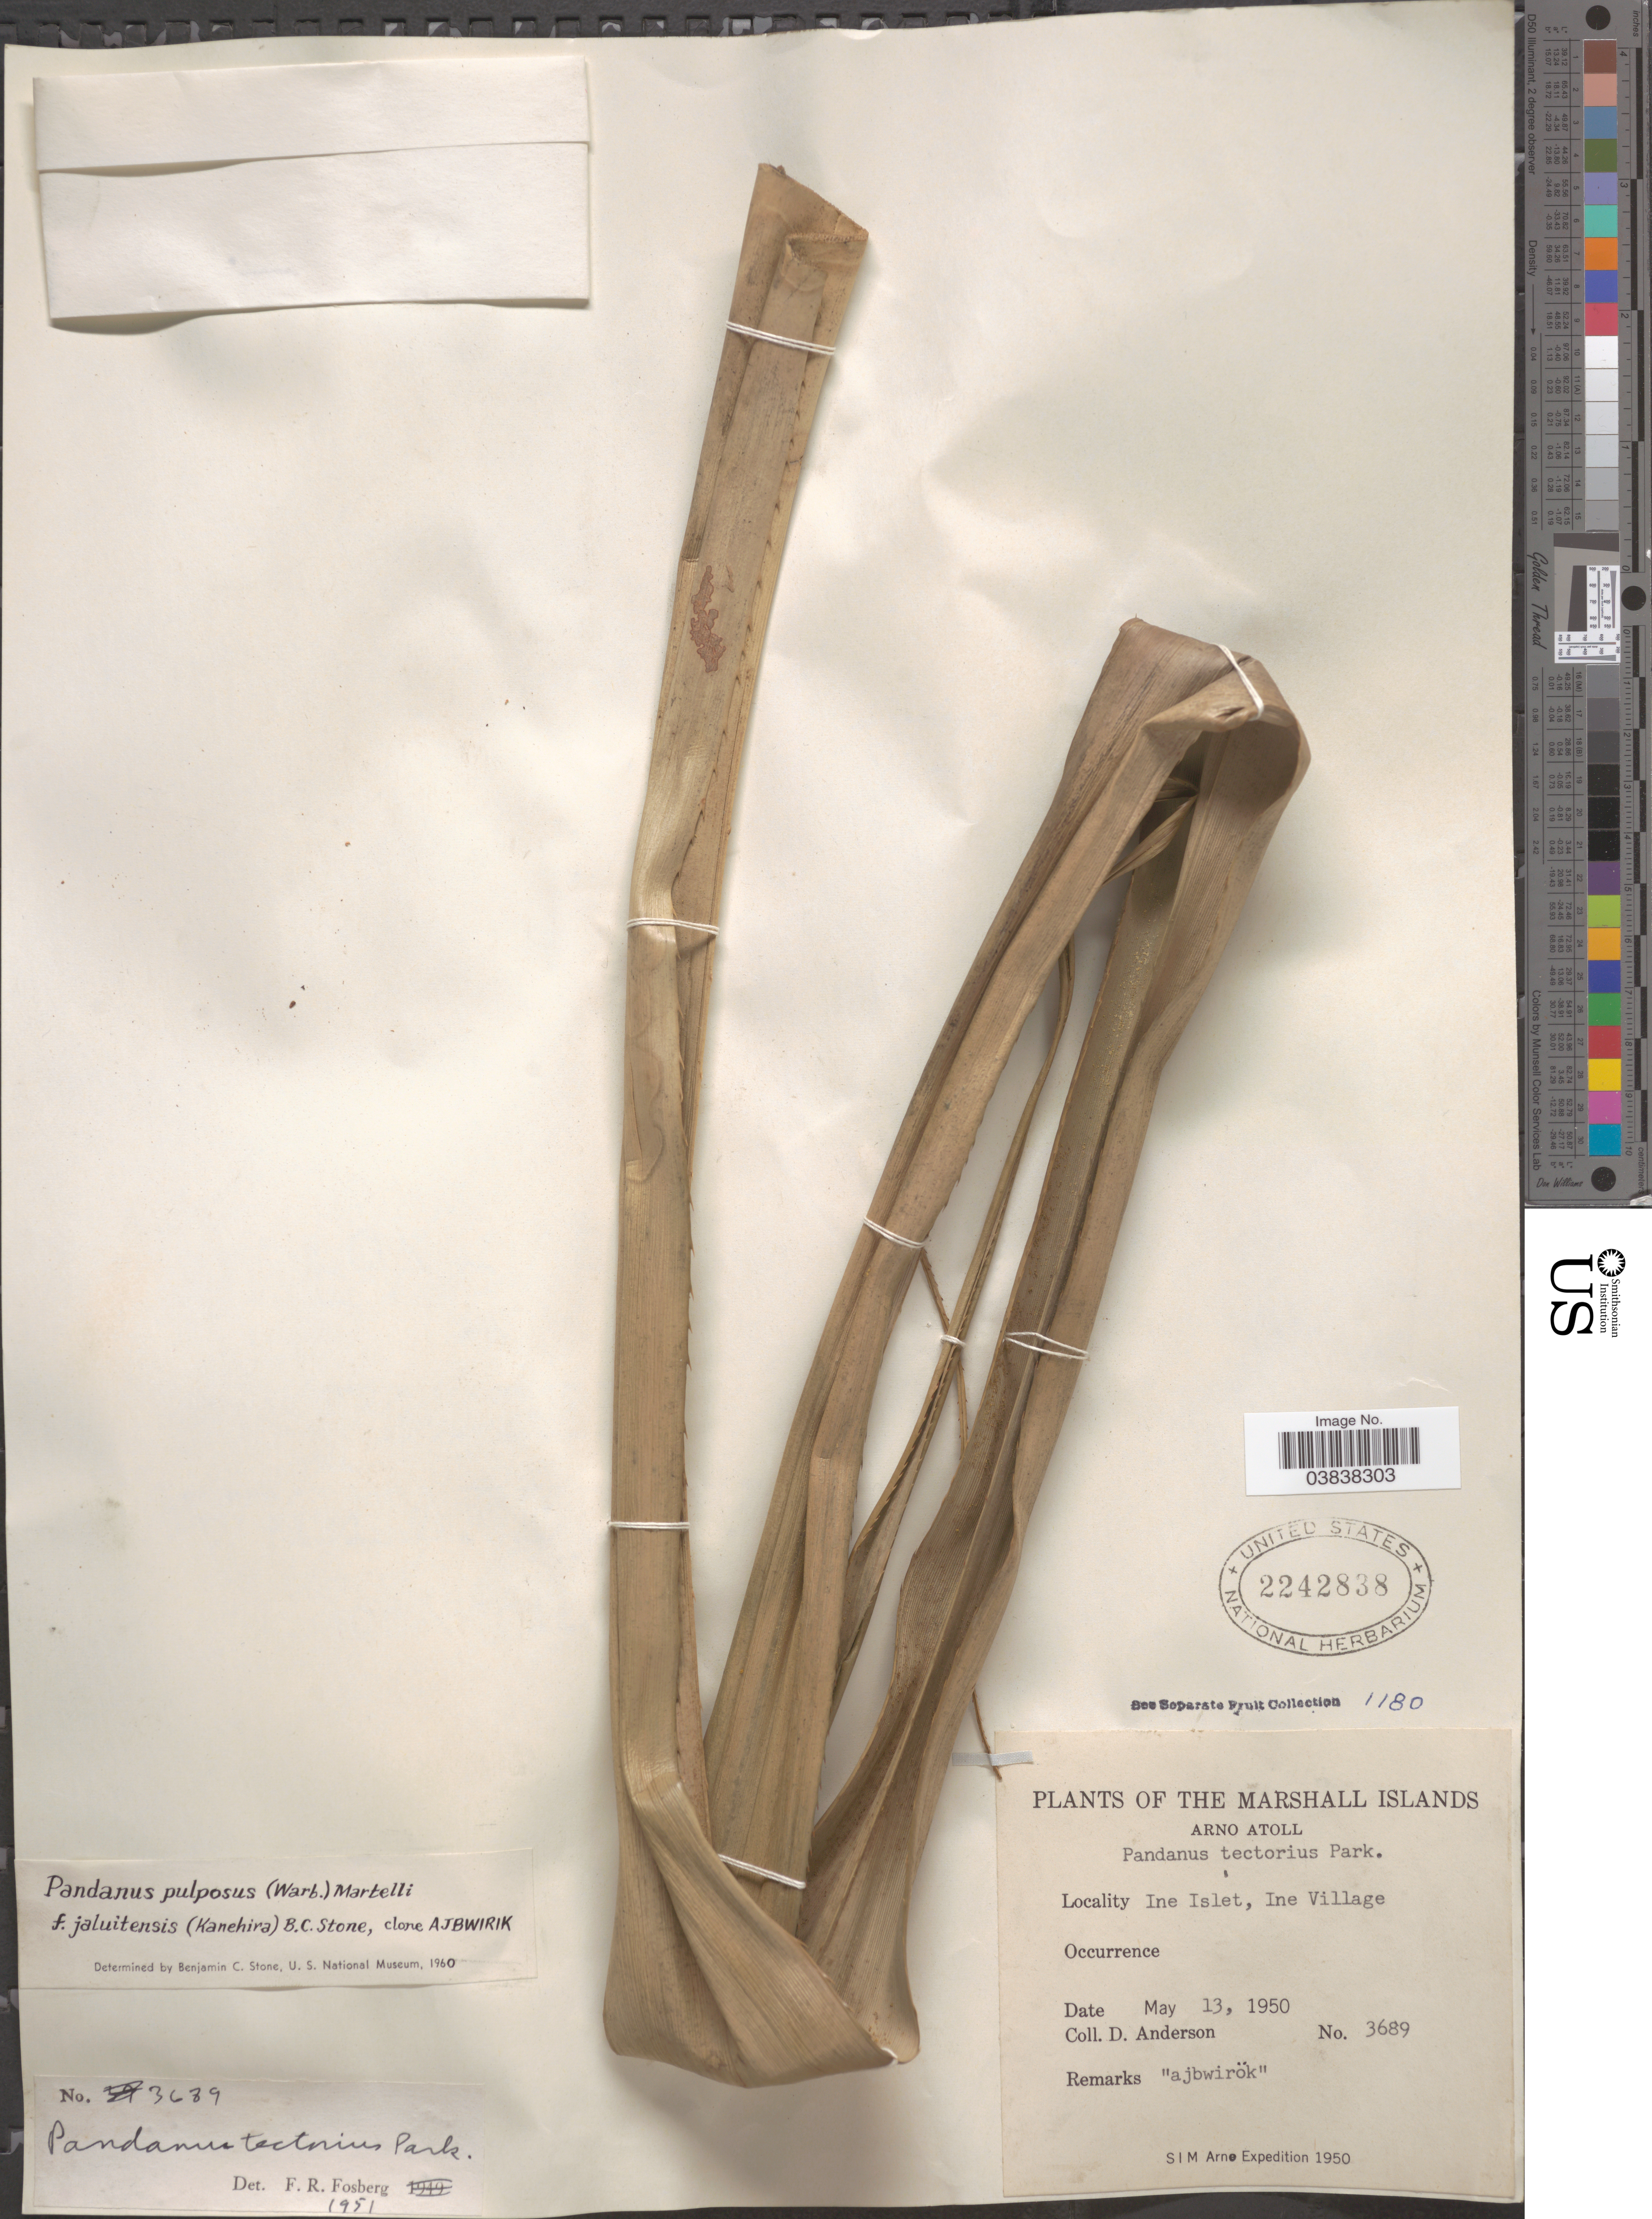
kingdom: Plantae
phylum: Tracheophyta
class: Liliopsida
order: Pandanales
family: Pandanaceae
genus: Pandanus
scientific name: Pandanus tectorius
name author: Parkinson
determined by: Strong, Mark T., (BOT), Smithsonian Institution - National Museum of Natural History (UNITED STATES)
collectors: D. Anderson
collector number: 3689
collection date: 1950-05-13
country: Marshall Islands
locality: Arno Atoll. Ine Islet, Ine Village.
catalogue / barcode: US 2242838